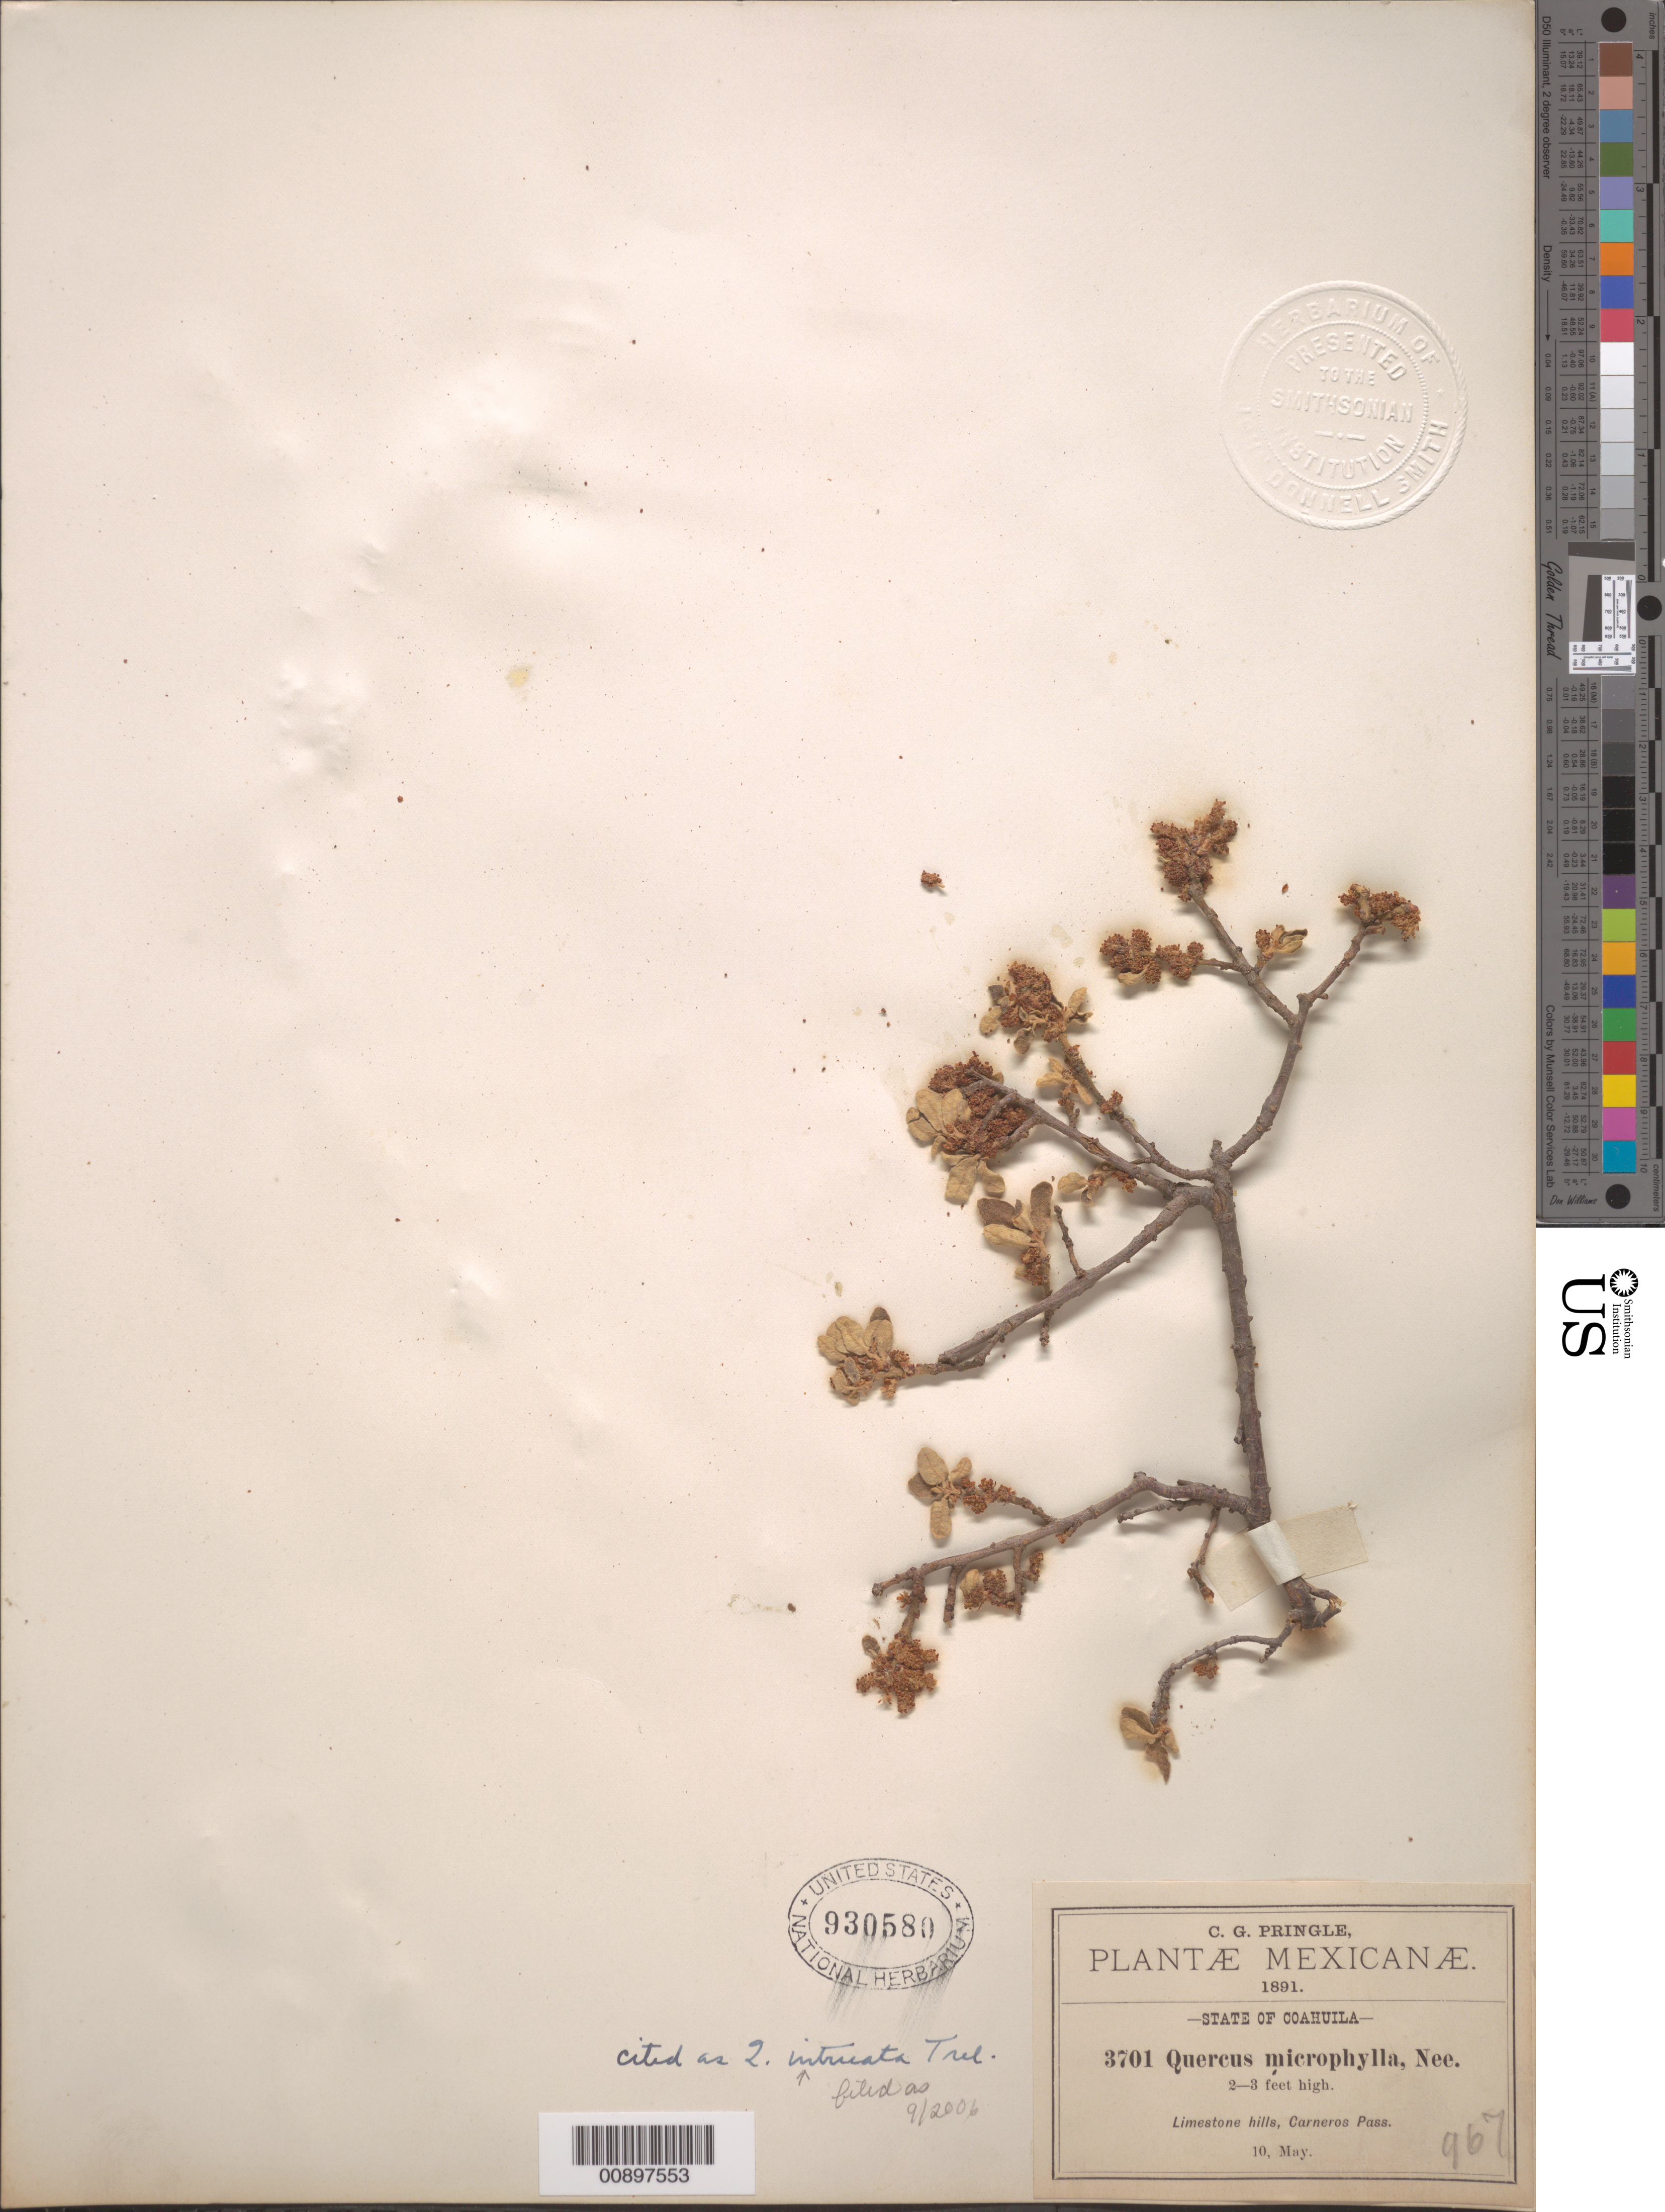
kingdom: Plantae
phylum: Tracheophyta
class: Magnoliopsida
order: Fagales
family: Fagaceae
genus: Quercus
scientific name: Quercus intricata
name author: Trel.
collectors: C. G. Pringle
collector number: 3701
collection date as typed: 10 May 1891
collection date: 1891-05-10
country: Mexico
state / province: Coahuila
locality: Carneros Pass, Coahuila.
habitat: Limestone hills.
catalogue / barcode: US 930580